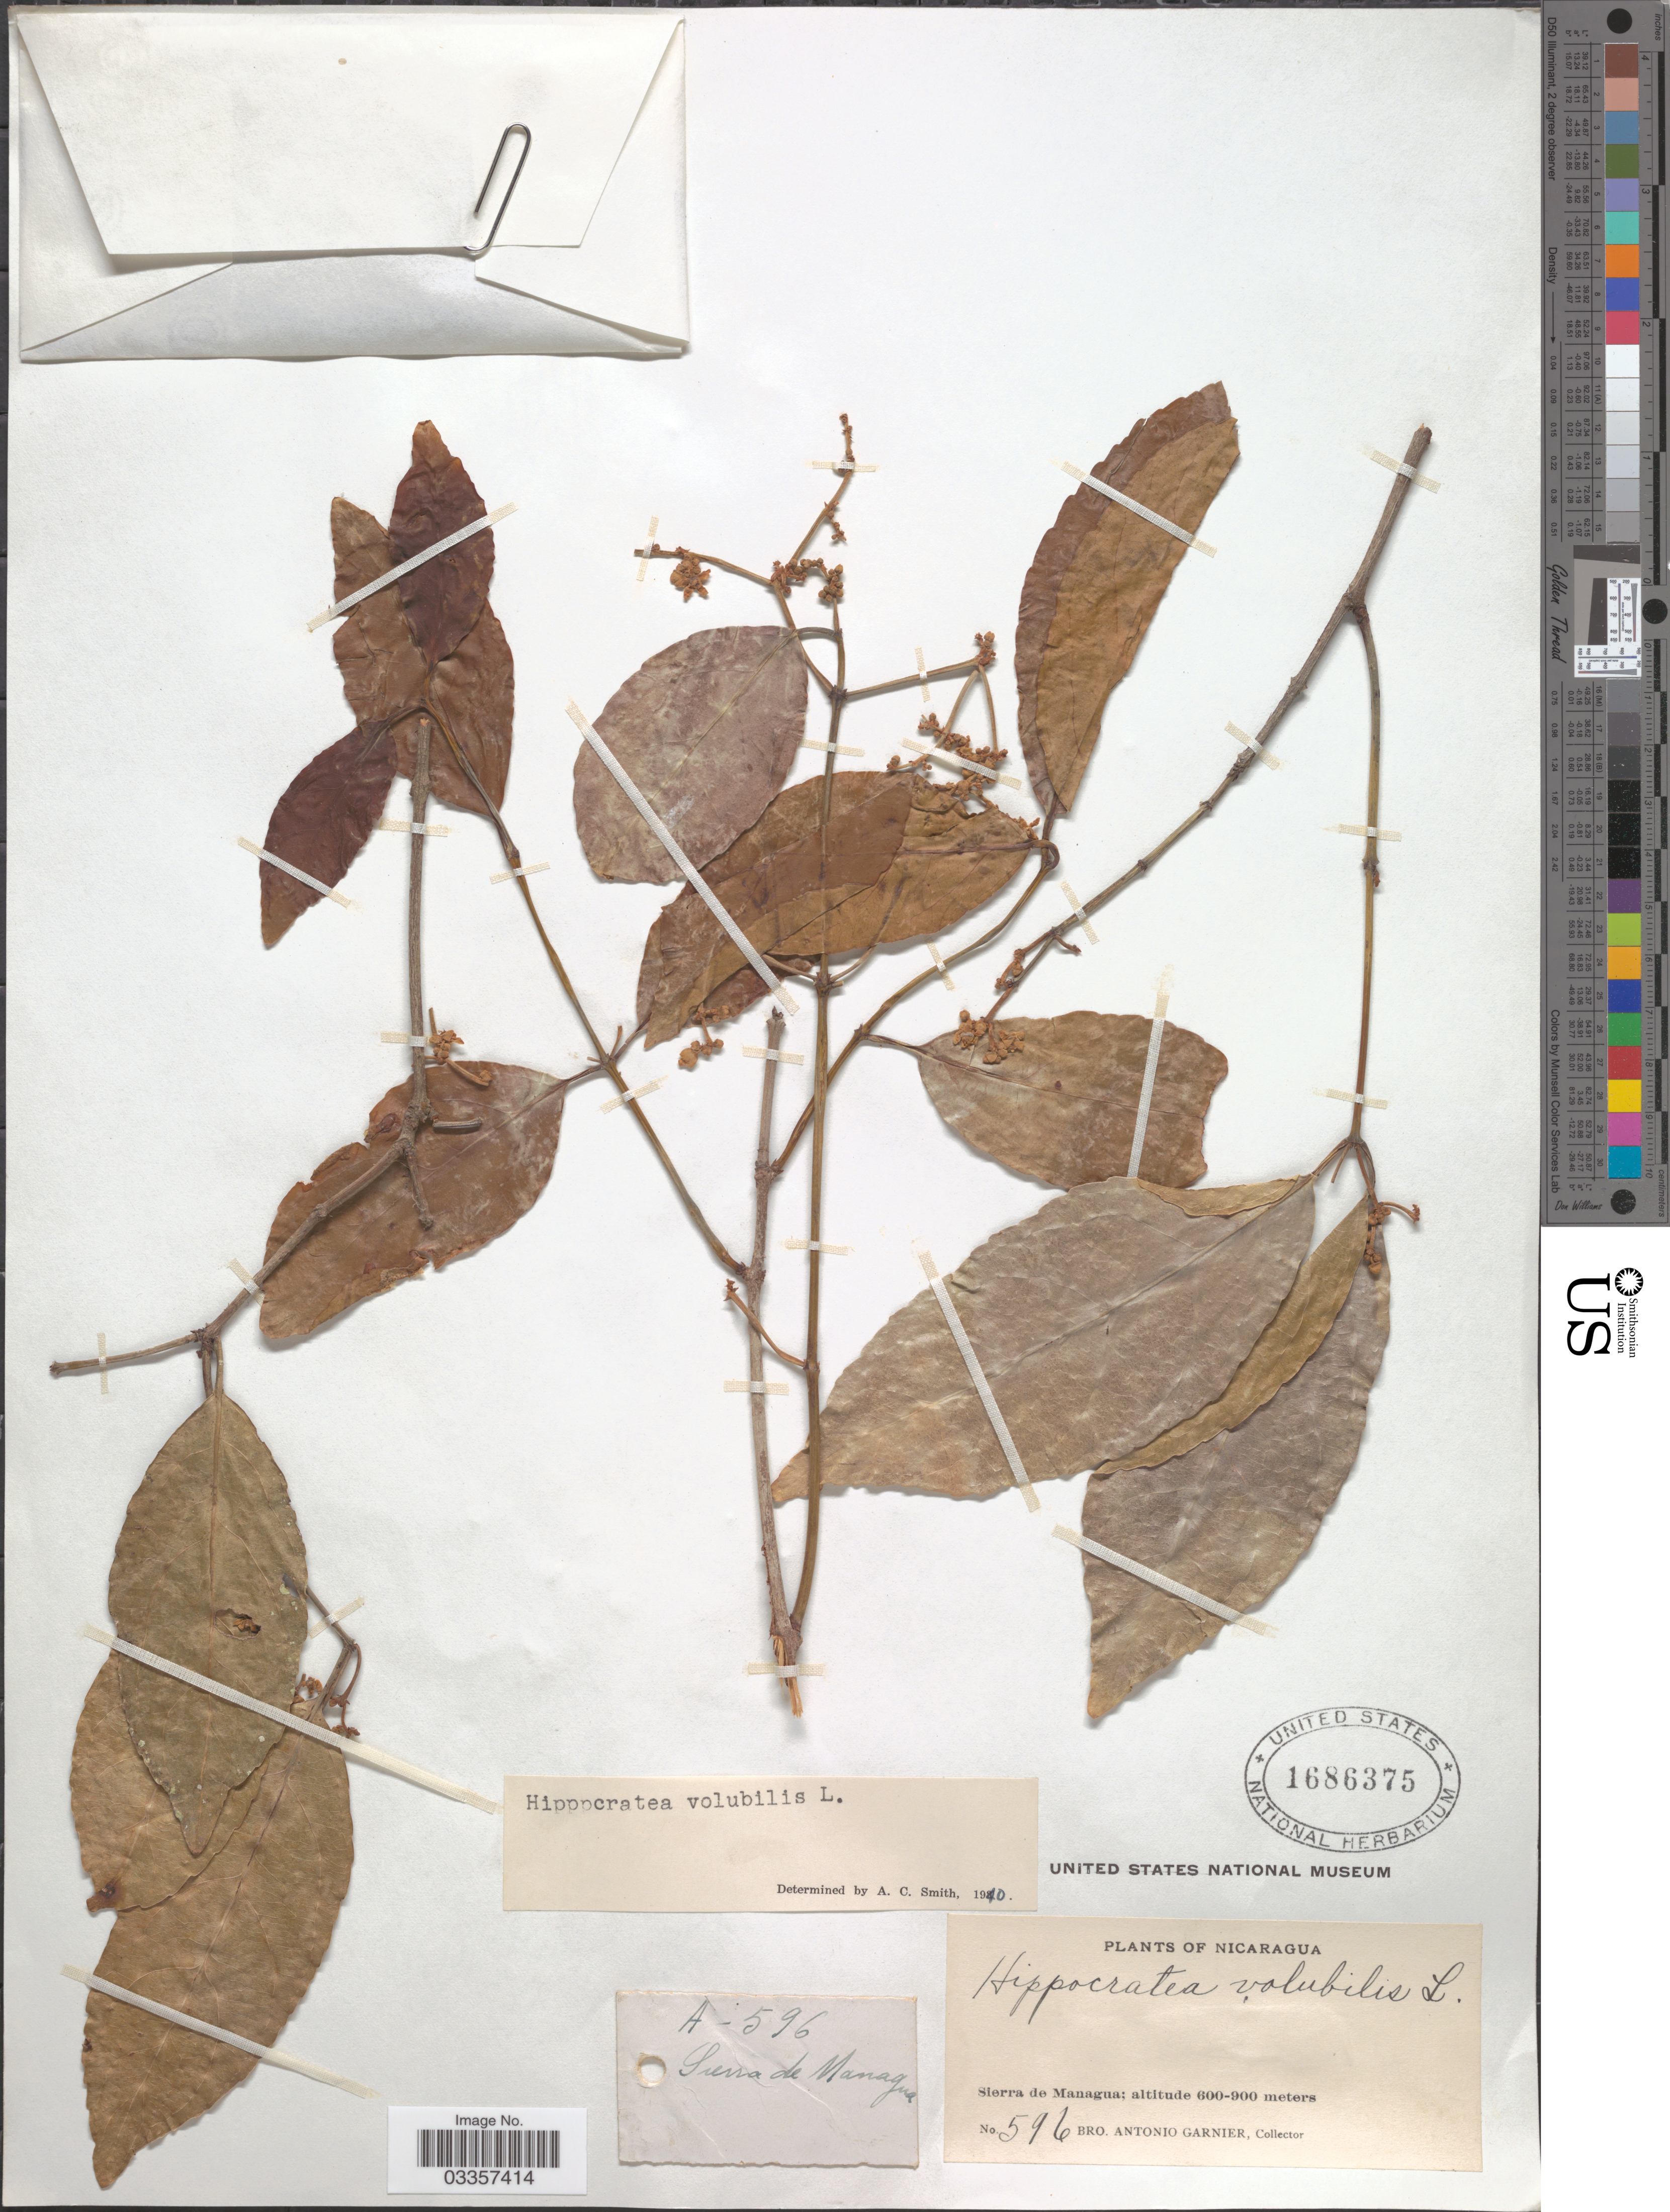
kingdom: Plantae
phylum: Tracheophyta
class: Magnoliopsida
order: Celastrales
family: Celastraceae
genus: Hippocratea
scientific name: Hippocratea volubilis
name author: L.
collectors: Bro. A. Garnier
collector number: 596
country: Nicaragua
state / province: Managua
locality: Sierra de Managua.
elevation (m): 600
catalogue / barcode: US 1686375